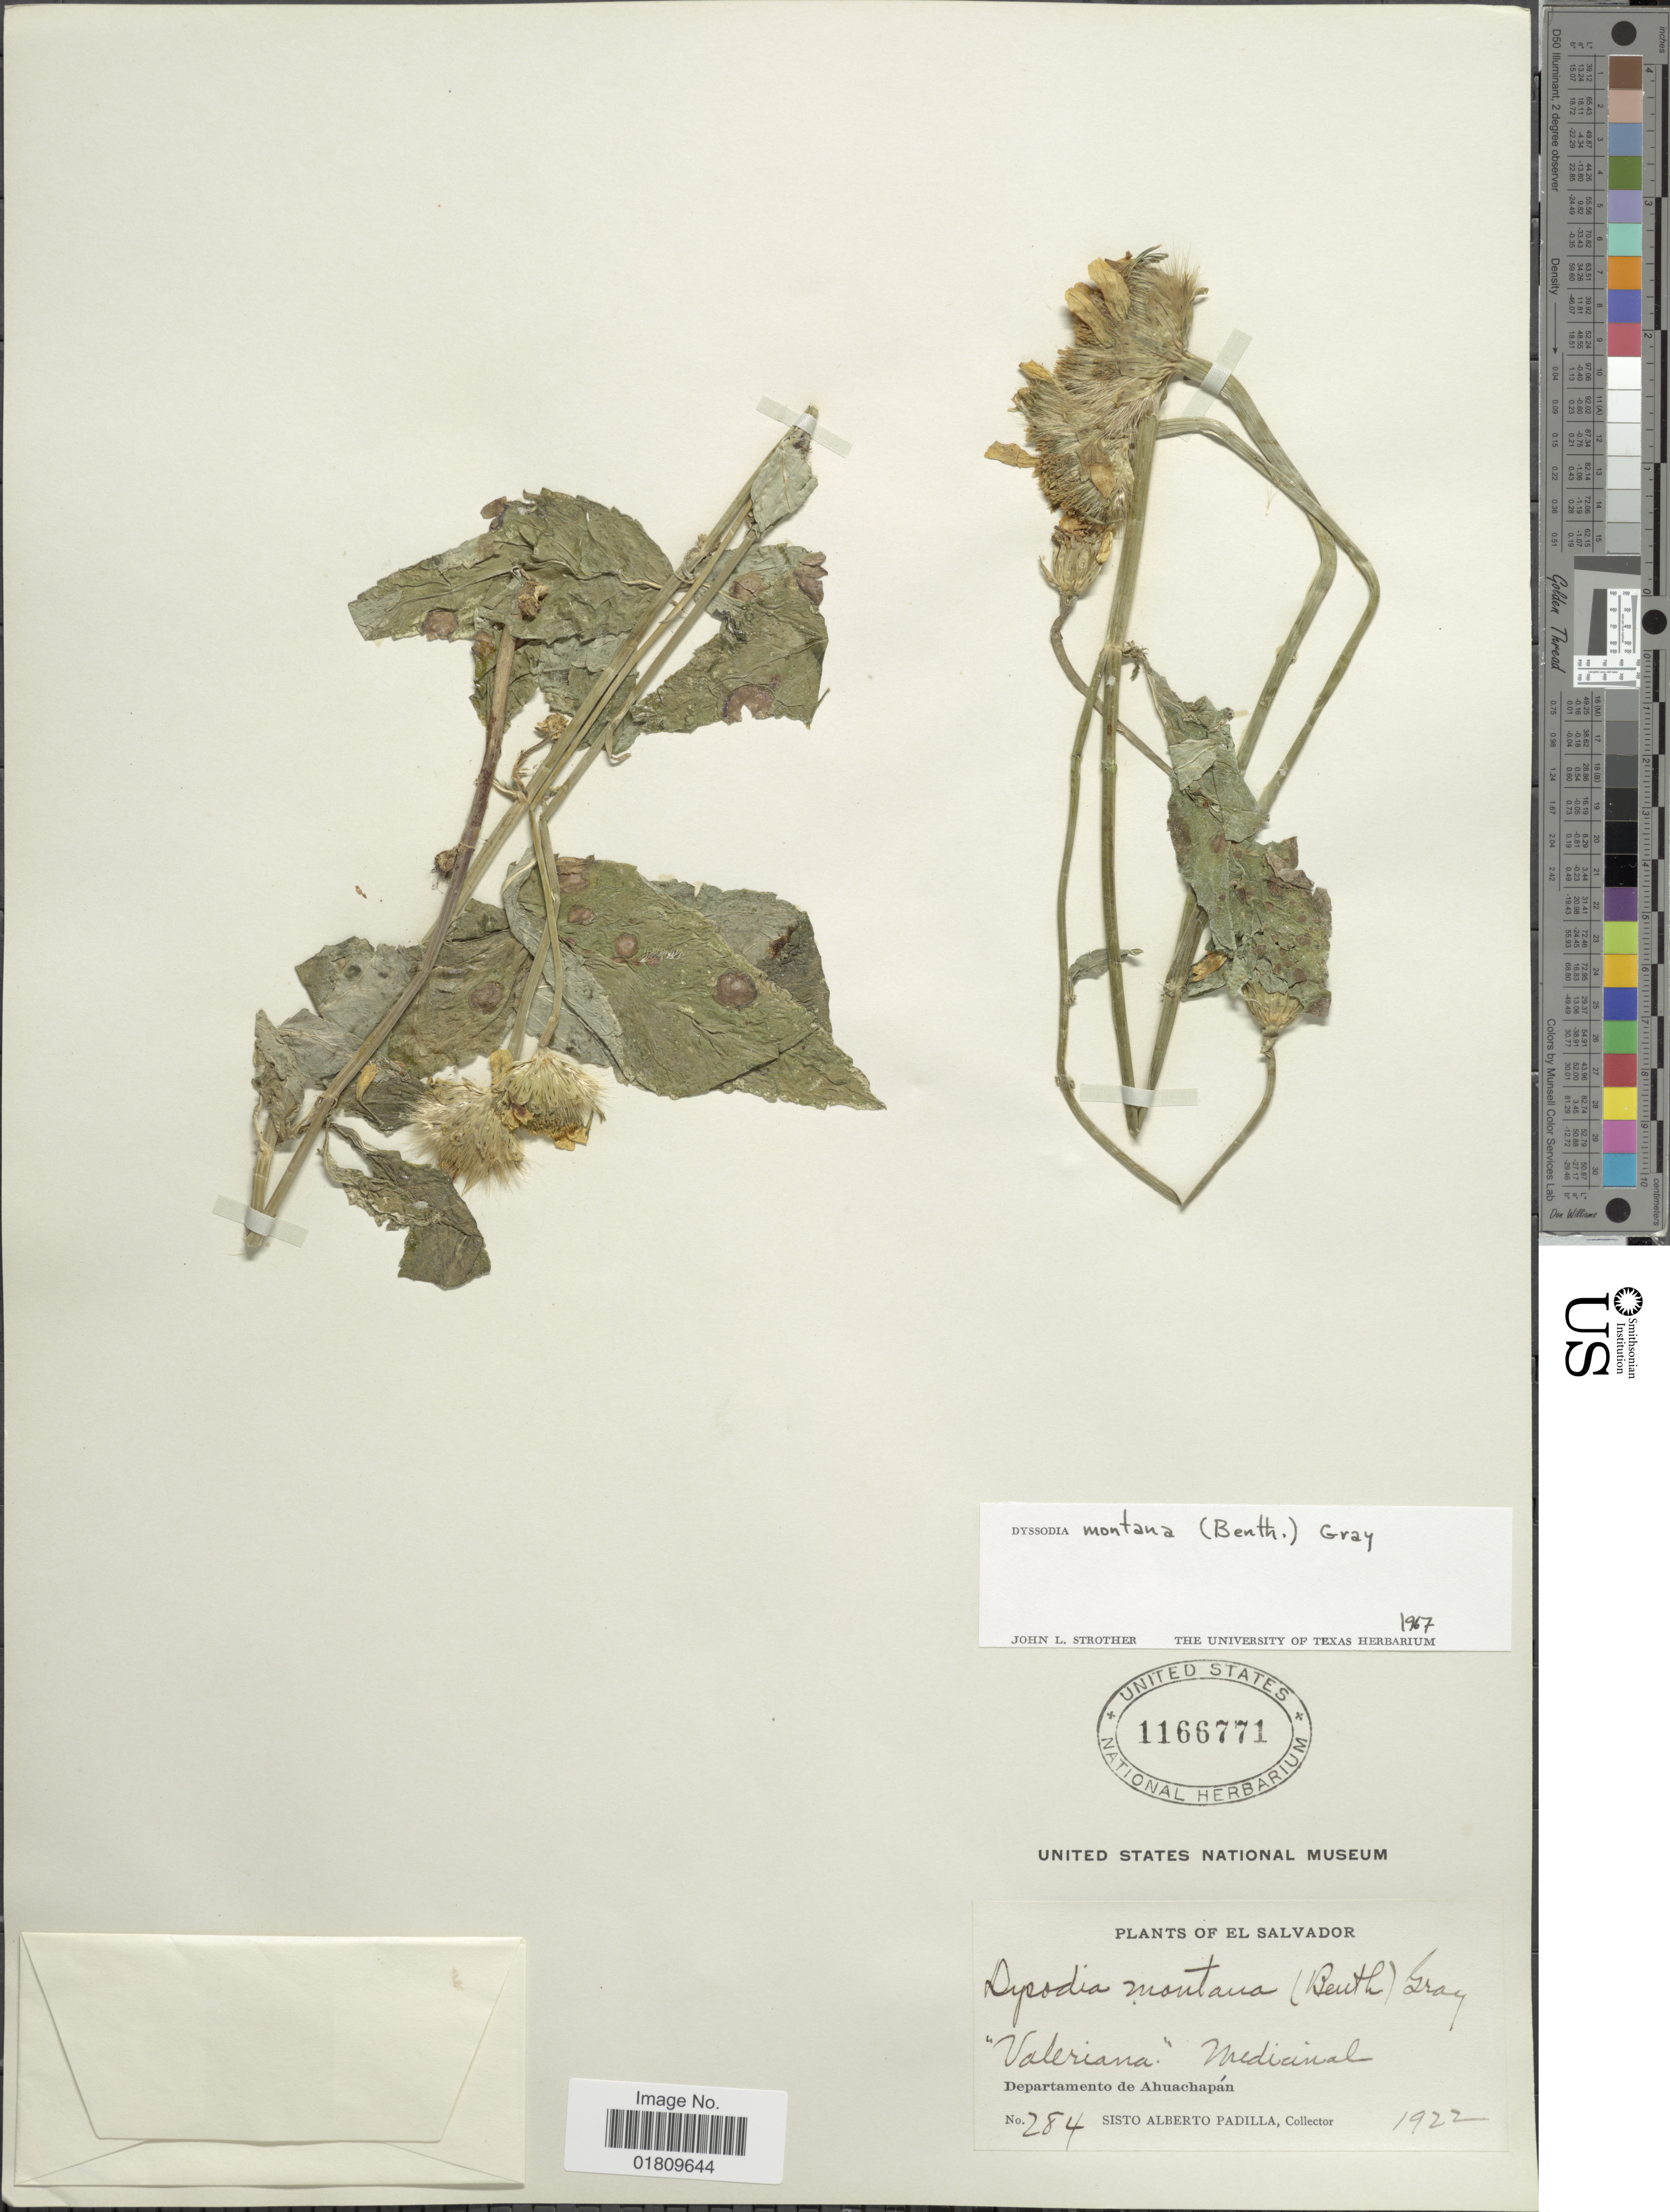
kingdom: Plantae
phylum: Tracheophyta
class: Magnoliopsida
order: Asterales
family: Asteraceae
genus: Dyssodia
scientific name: Dyssodia montana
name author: (Benth.) A. Gray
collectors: S. A. Padilla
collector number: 284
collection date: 1922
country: El Salvador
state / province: Ahuachapan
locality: Valeriana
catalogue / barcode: US 1166771